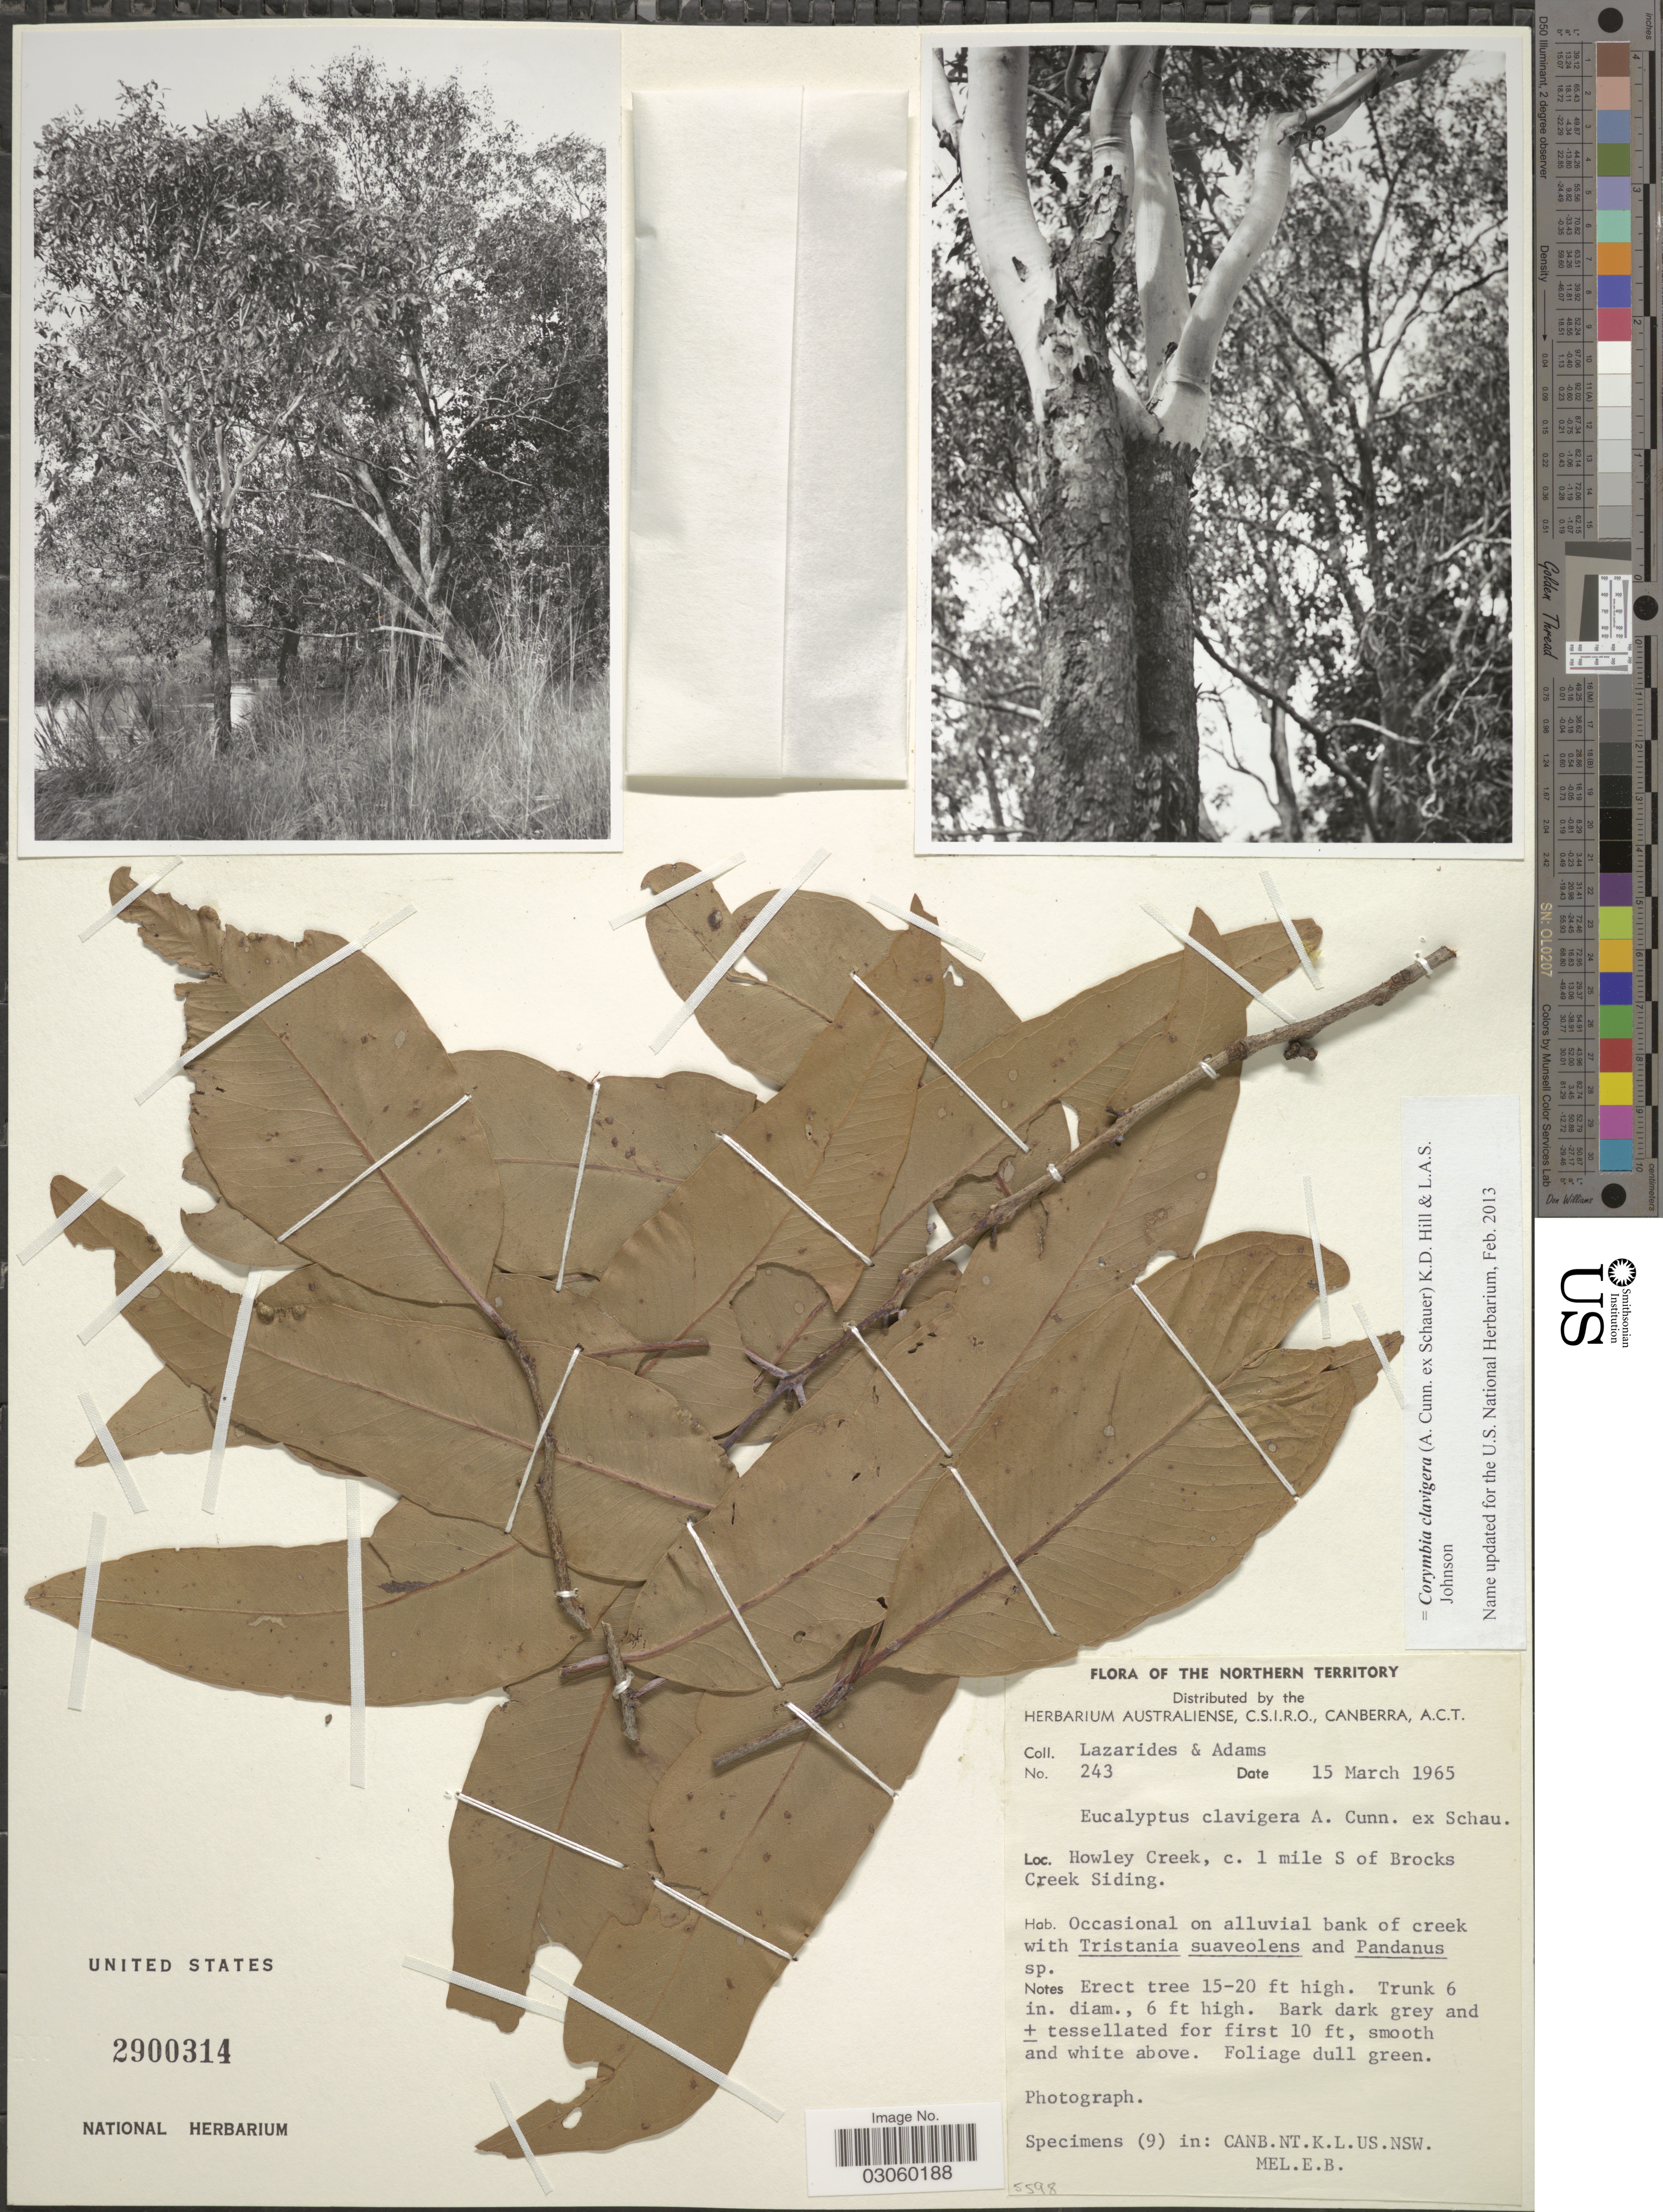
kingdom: Plantae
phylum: Tracheophyta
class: Magnoliopsida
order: Myrtales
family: Myrtaceae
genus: Corymbia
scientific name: Corymbia clavigera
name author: (A. Cunn. ex Schauer) K.D. Hill & L.A.S. Johnson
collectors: M. Lazarides & Adams, --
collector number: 243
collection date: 1965-03-15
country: Australia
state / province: Northern Territory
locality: Howley Creek, c. 1 mile S of Brocks Creek Siding.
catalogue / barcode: US 2900314